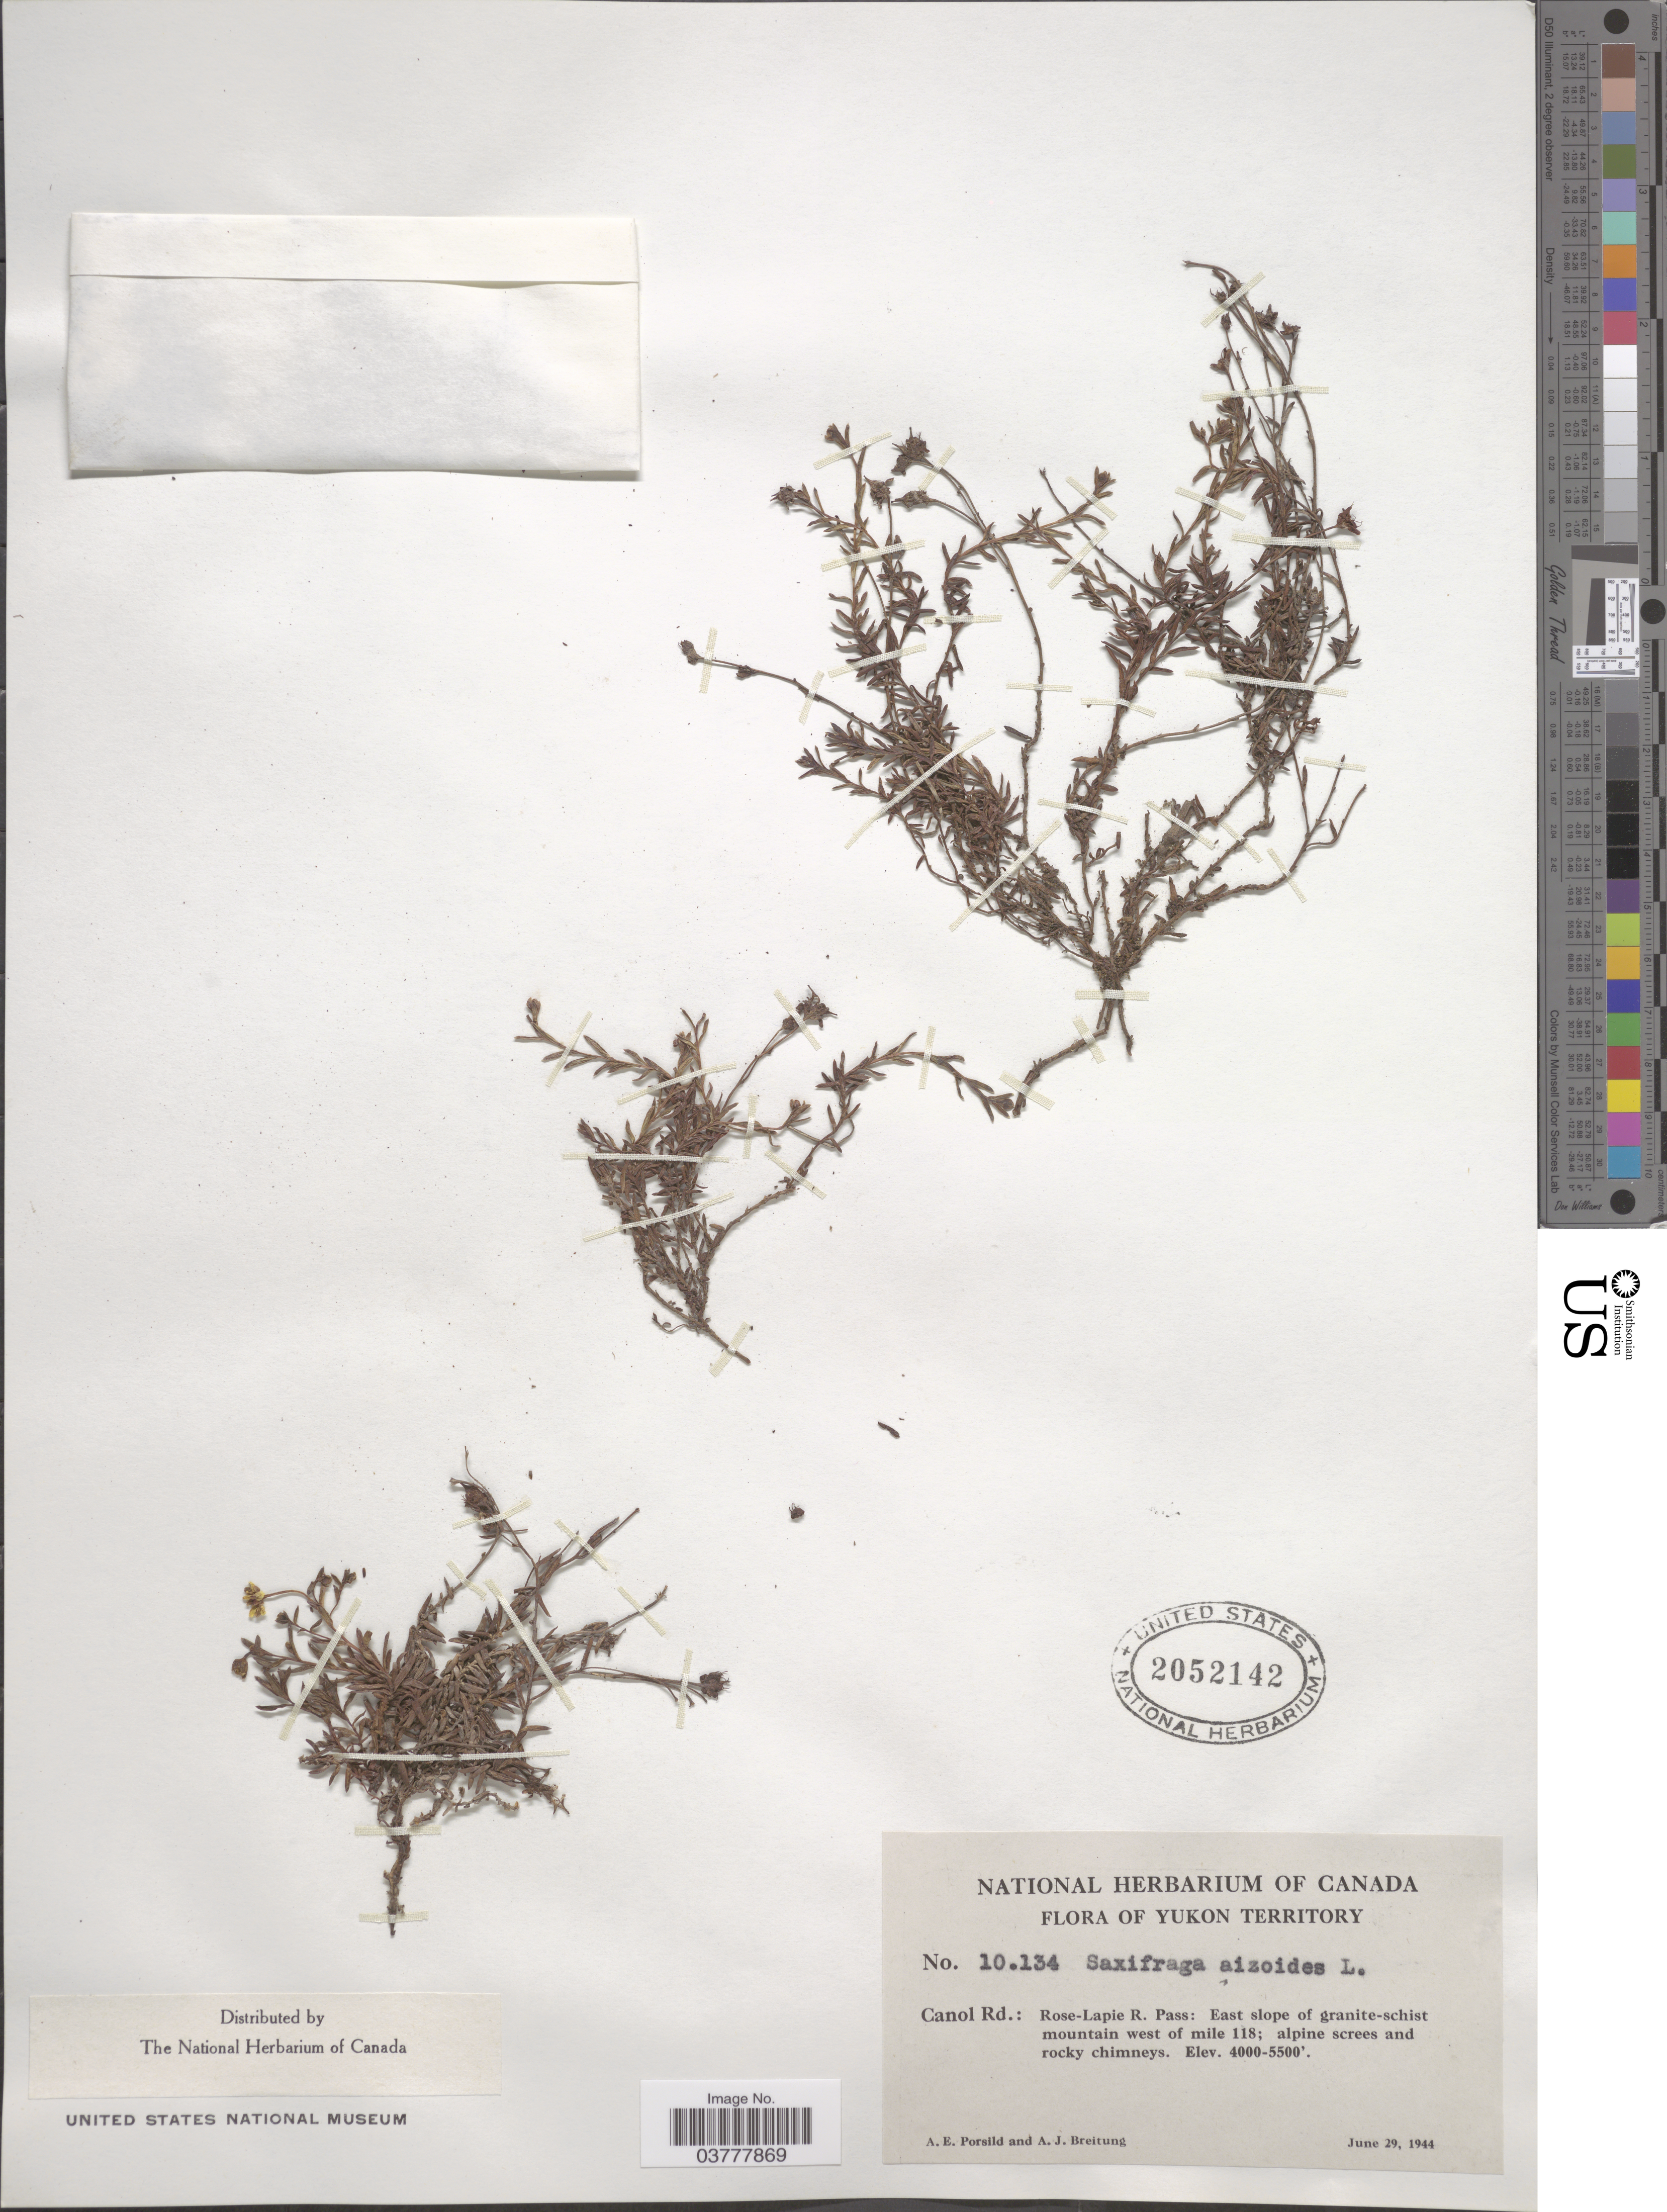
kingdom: Plantae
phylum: Tracheophyta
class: Magnoliopsida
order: Saxifragales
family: Saxifragaceae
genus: Saxifraga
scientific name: Saxifraga aizoides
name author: L.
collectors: A. E. Porsild & A. Breitung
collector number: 10134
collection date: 1944-06-29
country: Canada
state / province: Yukon Territory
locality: Canol Rd.: Rose-Lapie R. Pass: East slope of granite-schist mountain west of mile 118.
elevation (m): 1219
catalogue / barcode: US 2052142